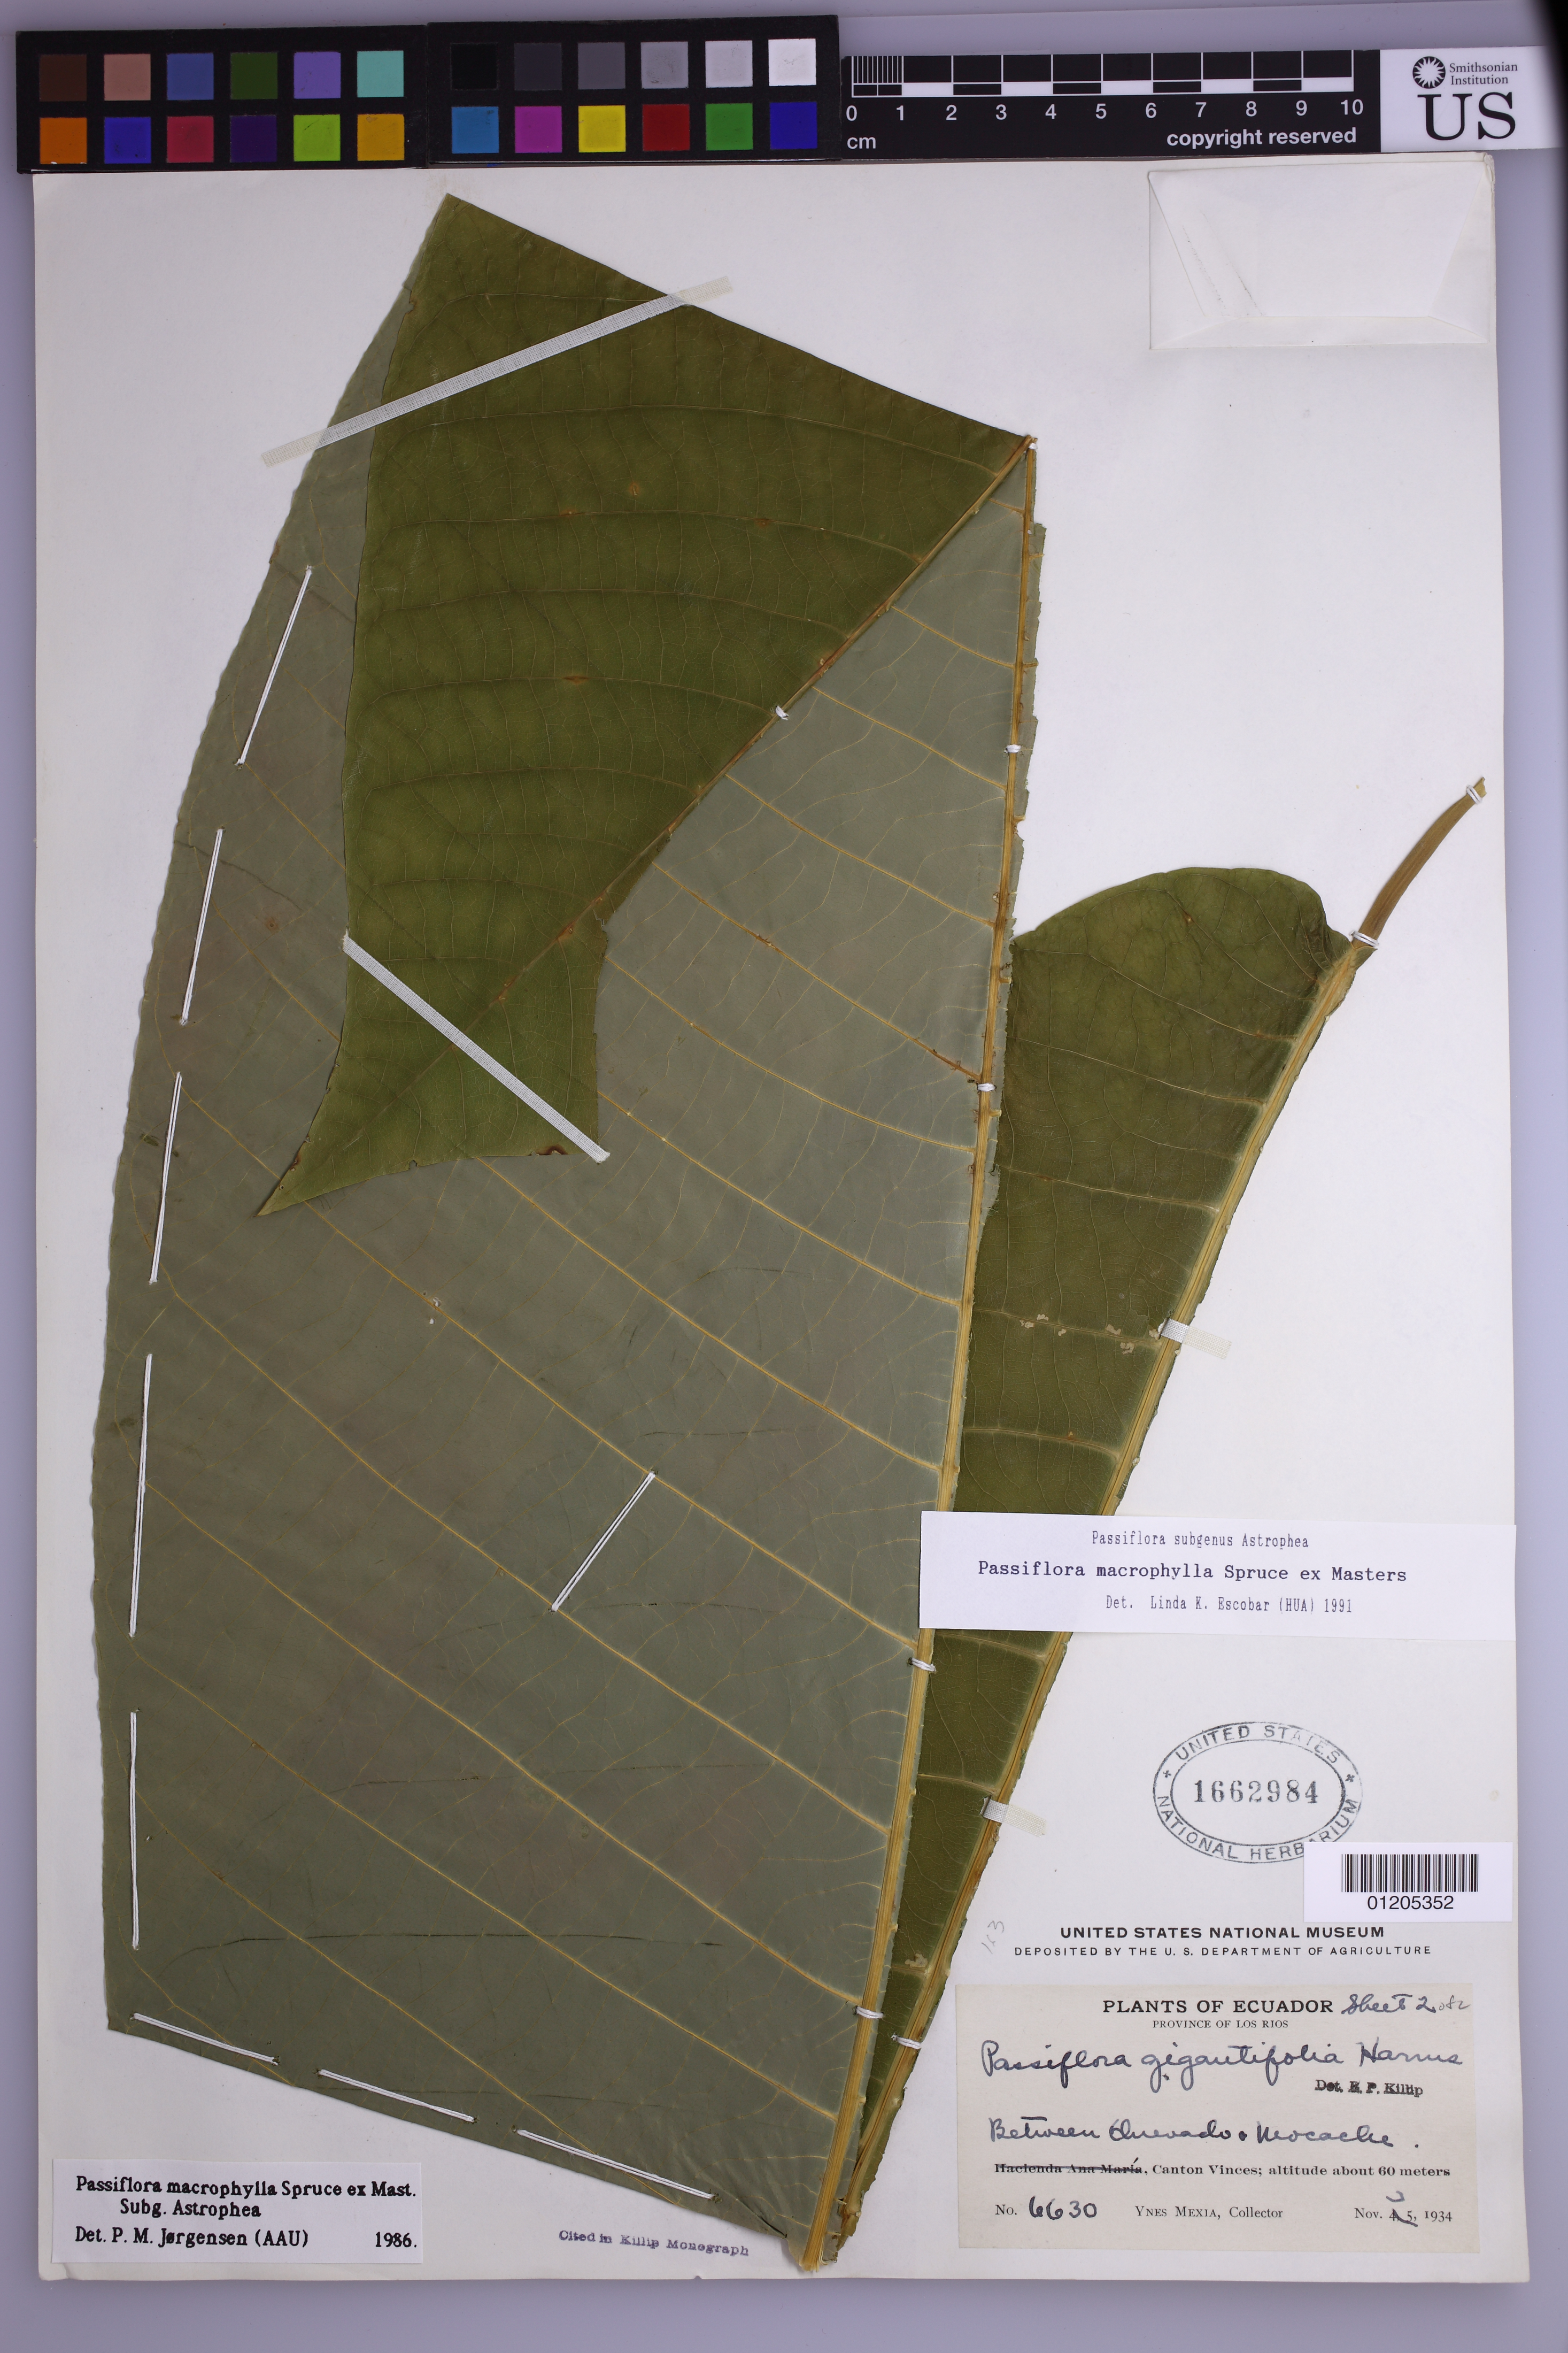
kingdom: Plantae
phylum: Tracheophyta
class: Magnoliopsida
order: Malpighiales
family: Passifloraceae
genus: Passiflora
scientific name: Passiflora macrophylla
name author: Mast.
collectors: Y. Mexia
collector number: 6630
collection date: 1934-11-05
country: Ecuador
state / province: Los Rios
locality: Canton Vinces, between Elnevado & Mocache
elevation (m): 60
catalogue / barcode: US 1662984